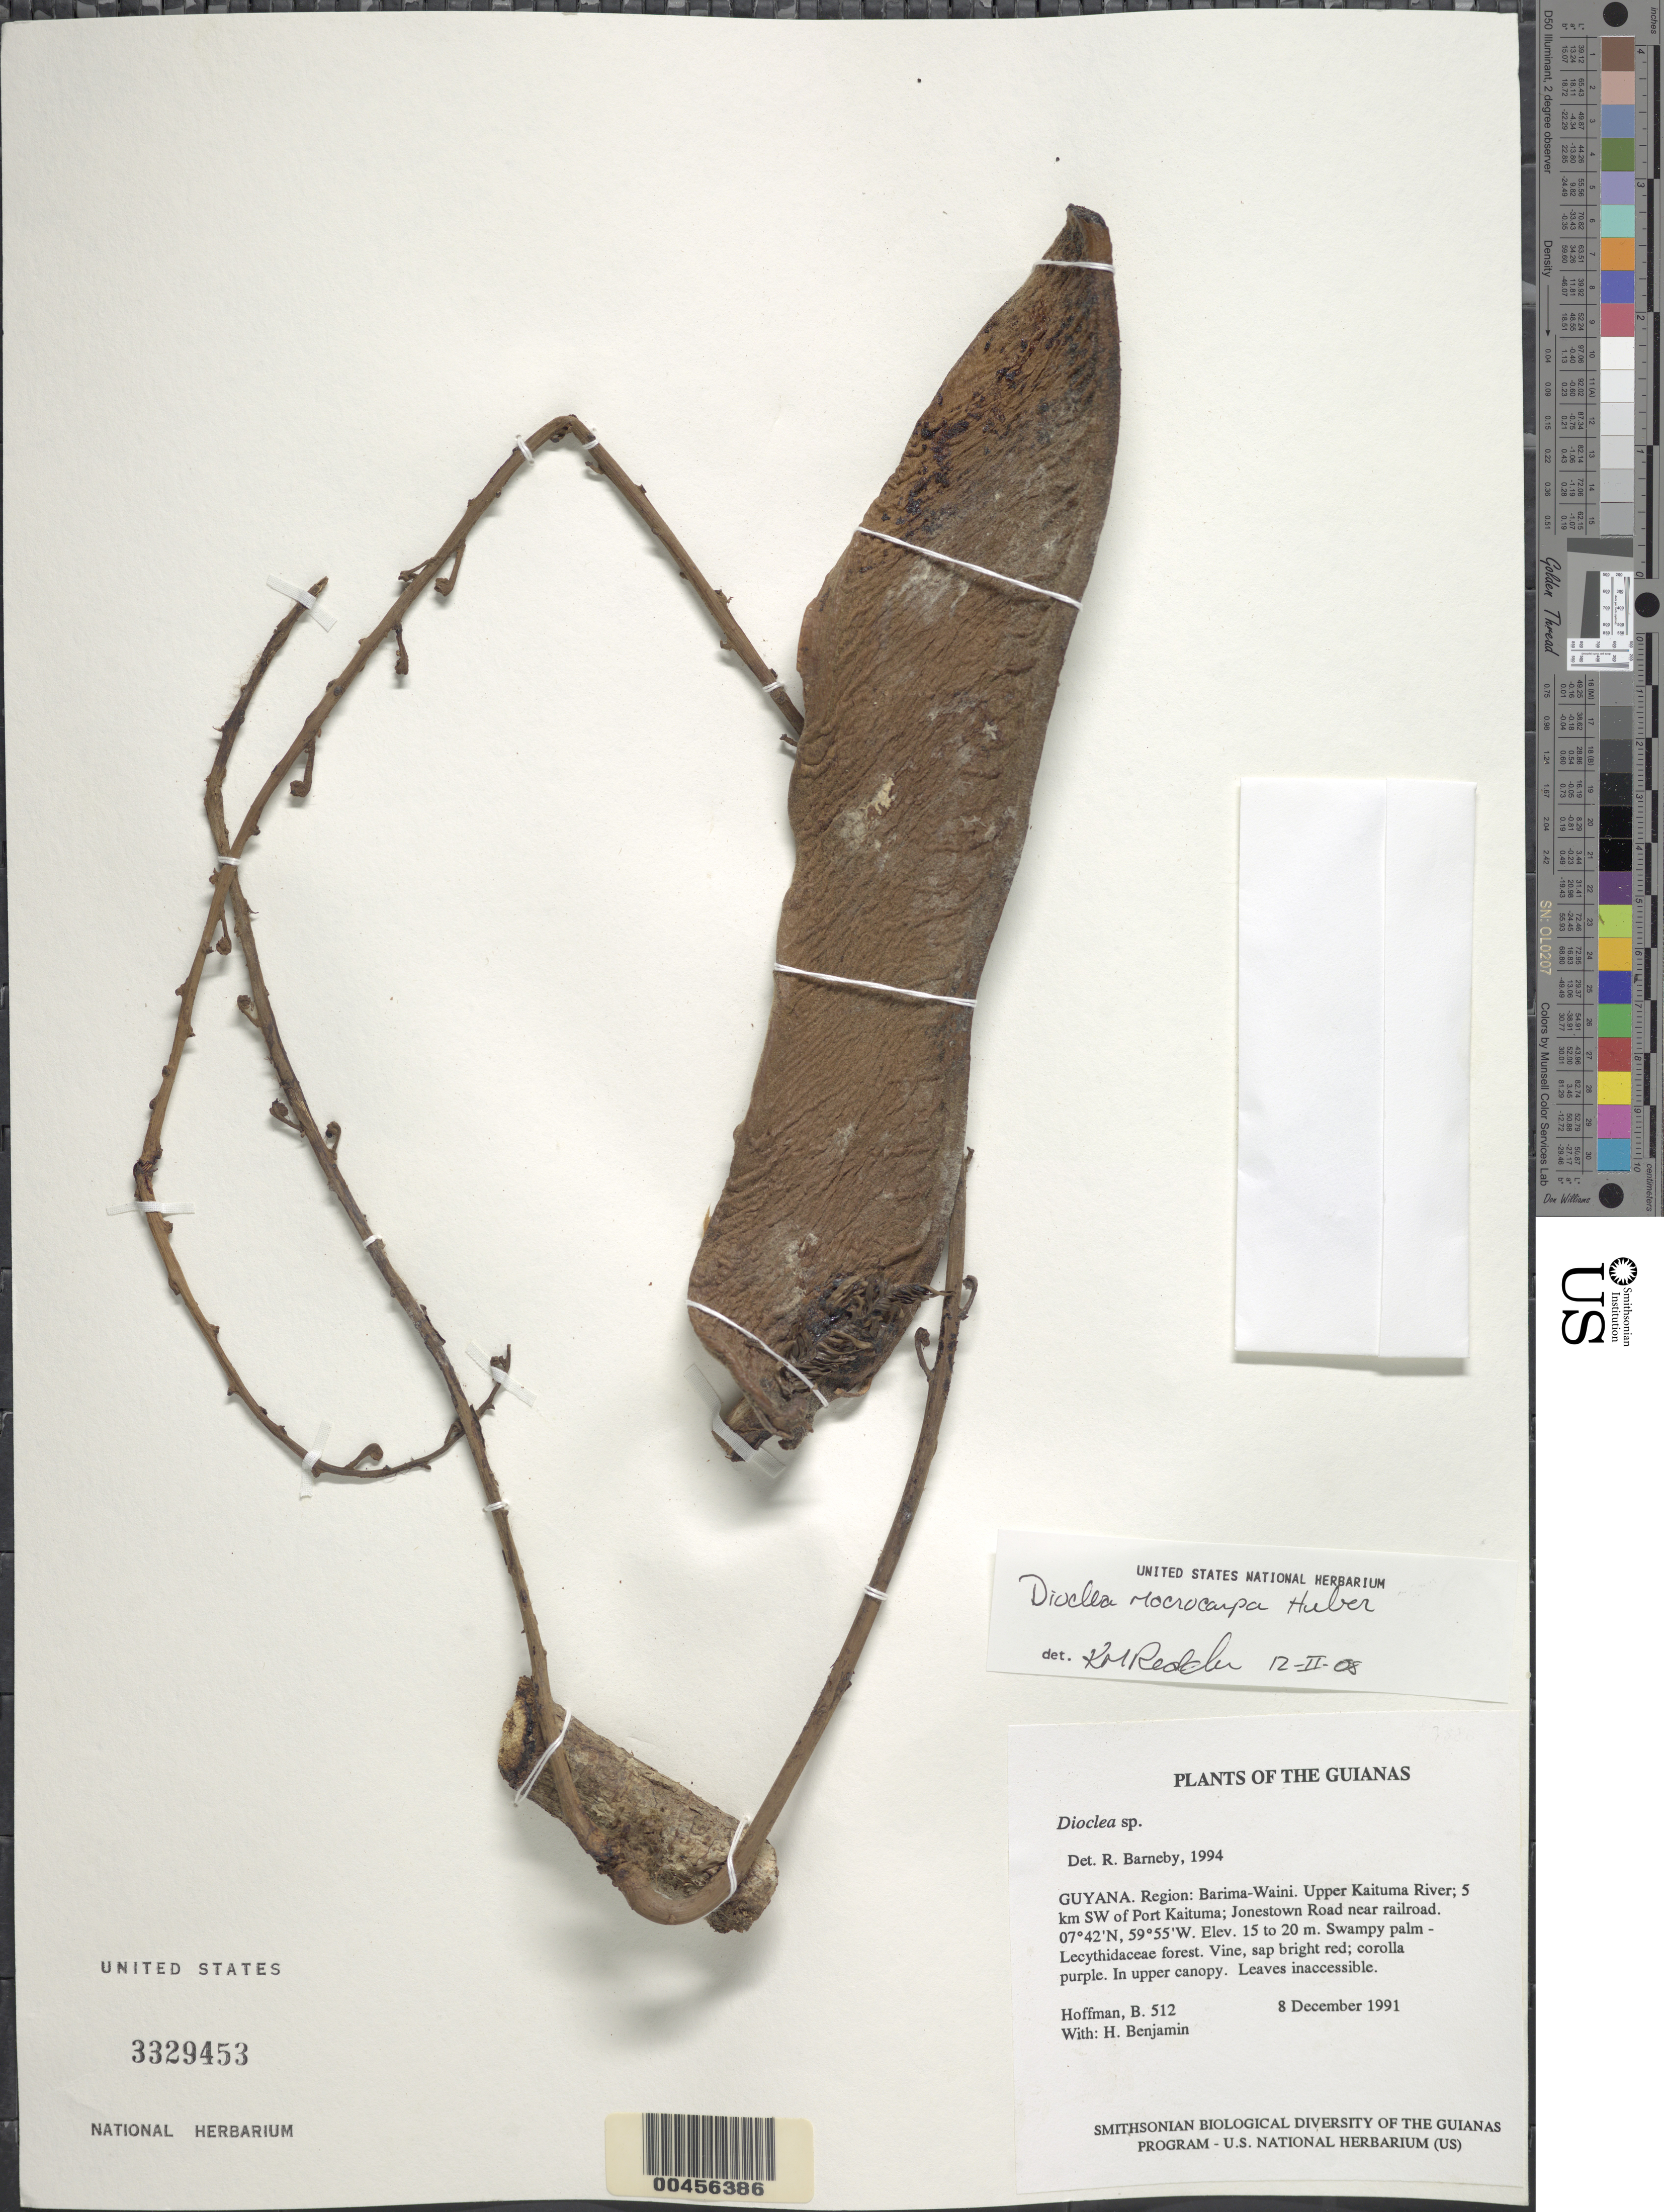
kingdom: Plantae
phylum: Tracheophyta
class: Magnoliopsida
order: Fabales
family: Fabaceae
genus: Macropsychanthus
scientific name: Macropsychanthus macrocarpus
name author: (Huber) L.P. Queiroz & Snak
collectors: B. Hoffman & H. Benjamin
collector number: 512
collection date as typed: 8 December 1991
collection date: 1991-12-08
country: Guyana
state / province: Barima-Waini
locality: Upper Kaituma River; 5 km SW of Port Kaituma; Jonestown Road near railroad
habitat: Swampy palm - Lecythidaceae forest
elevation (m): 15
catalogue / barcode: US 3329453